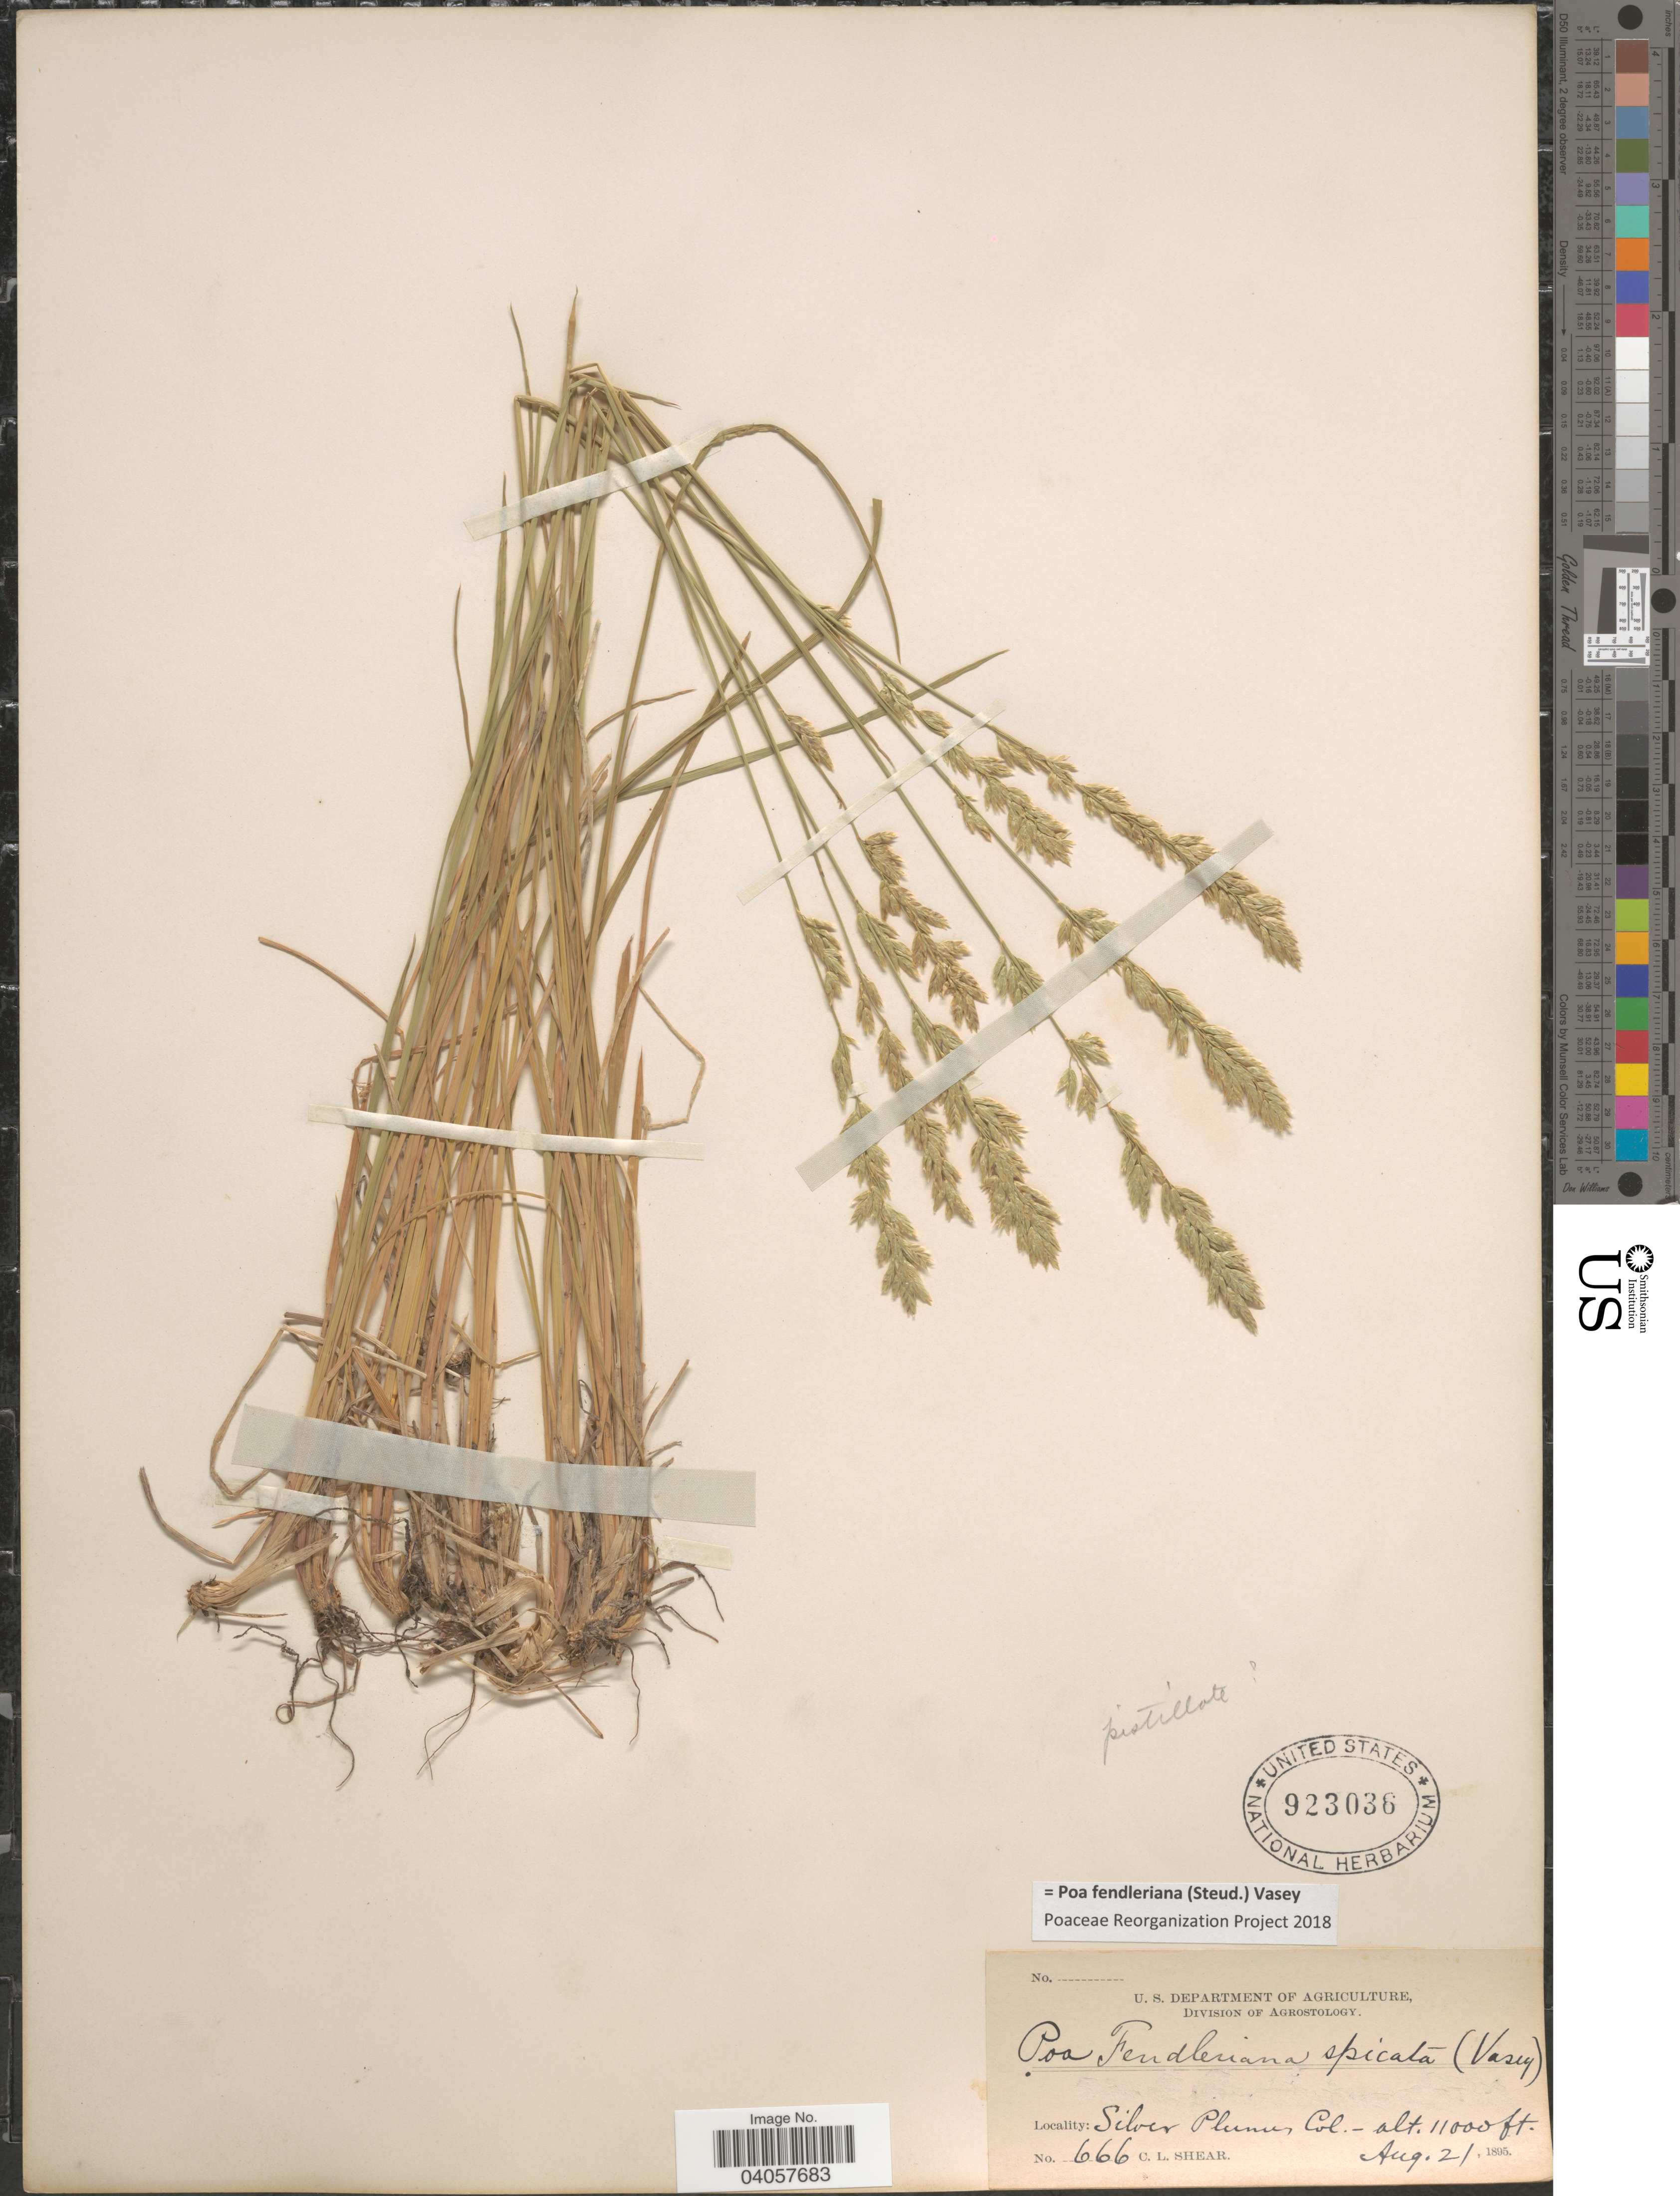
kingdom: Plantae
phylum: Tracheophyta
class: Liliopsida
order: Poales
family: Poaceae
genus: Poa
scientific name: Poa fendleriana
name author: (Steud.) Vasey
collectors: C. L. Shear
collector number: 666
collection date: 1895-08-21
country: United States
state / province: Colorado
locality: Silver Plume.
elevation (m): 3353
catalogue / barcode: US 923036